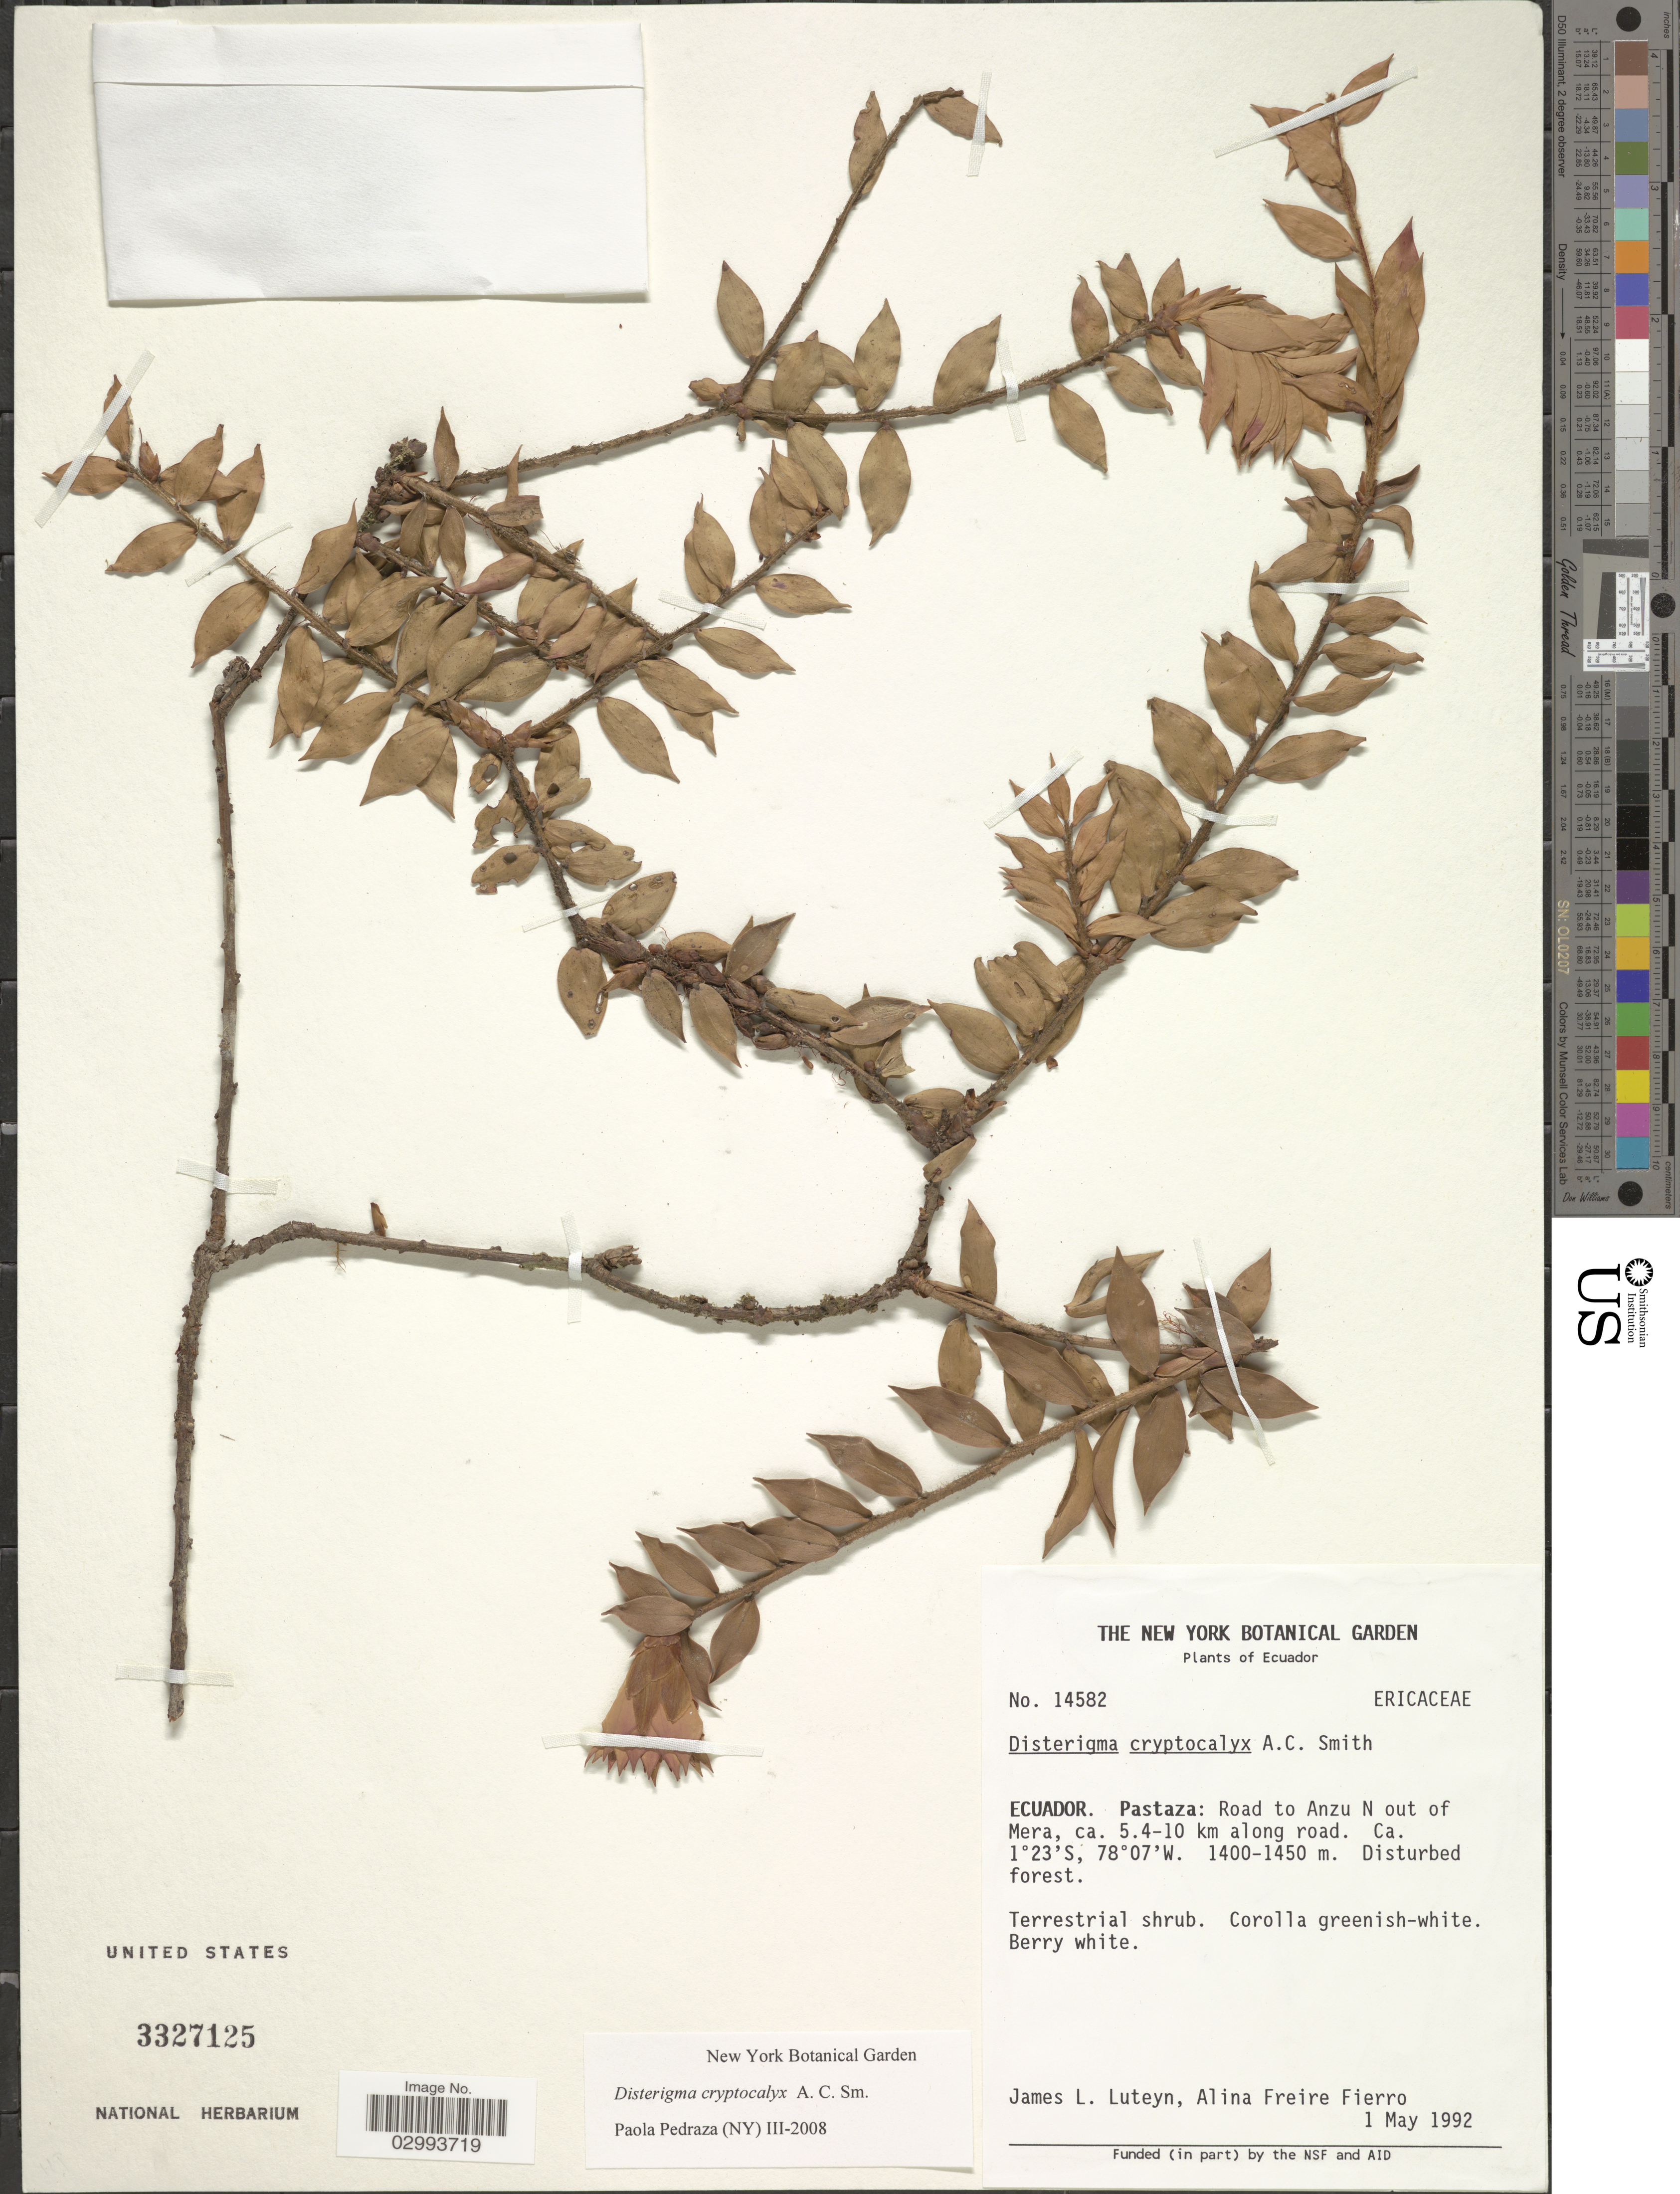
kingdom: Plantae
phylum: Tracheophyta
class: Magnoliopsida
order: Ericales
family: Ericaceae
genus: Disterigma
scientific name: Disterigma cryptocalyx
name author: A.C. Sm.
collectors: J. L. Luteyn & A. Freire-Fierro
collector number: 14582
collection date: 1992-05-01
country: Ecuador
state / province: Pastaza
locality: Road to Anzu N out of Mera, ca. 5.4-10 km along road.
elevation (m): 1400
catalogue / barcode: US 3327125